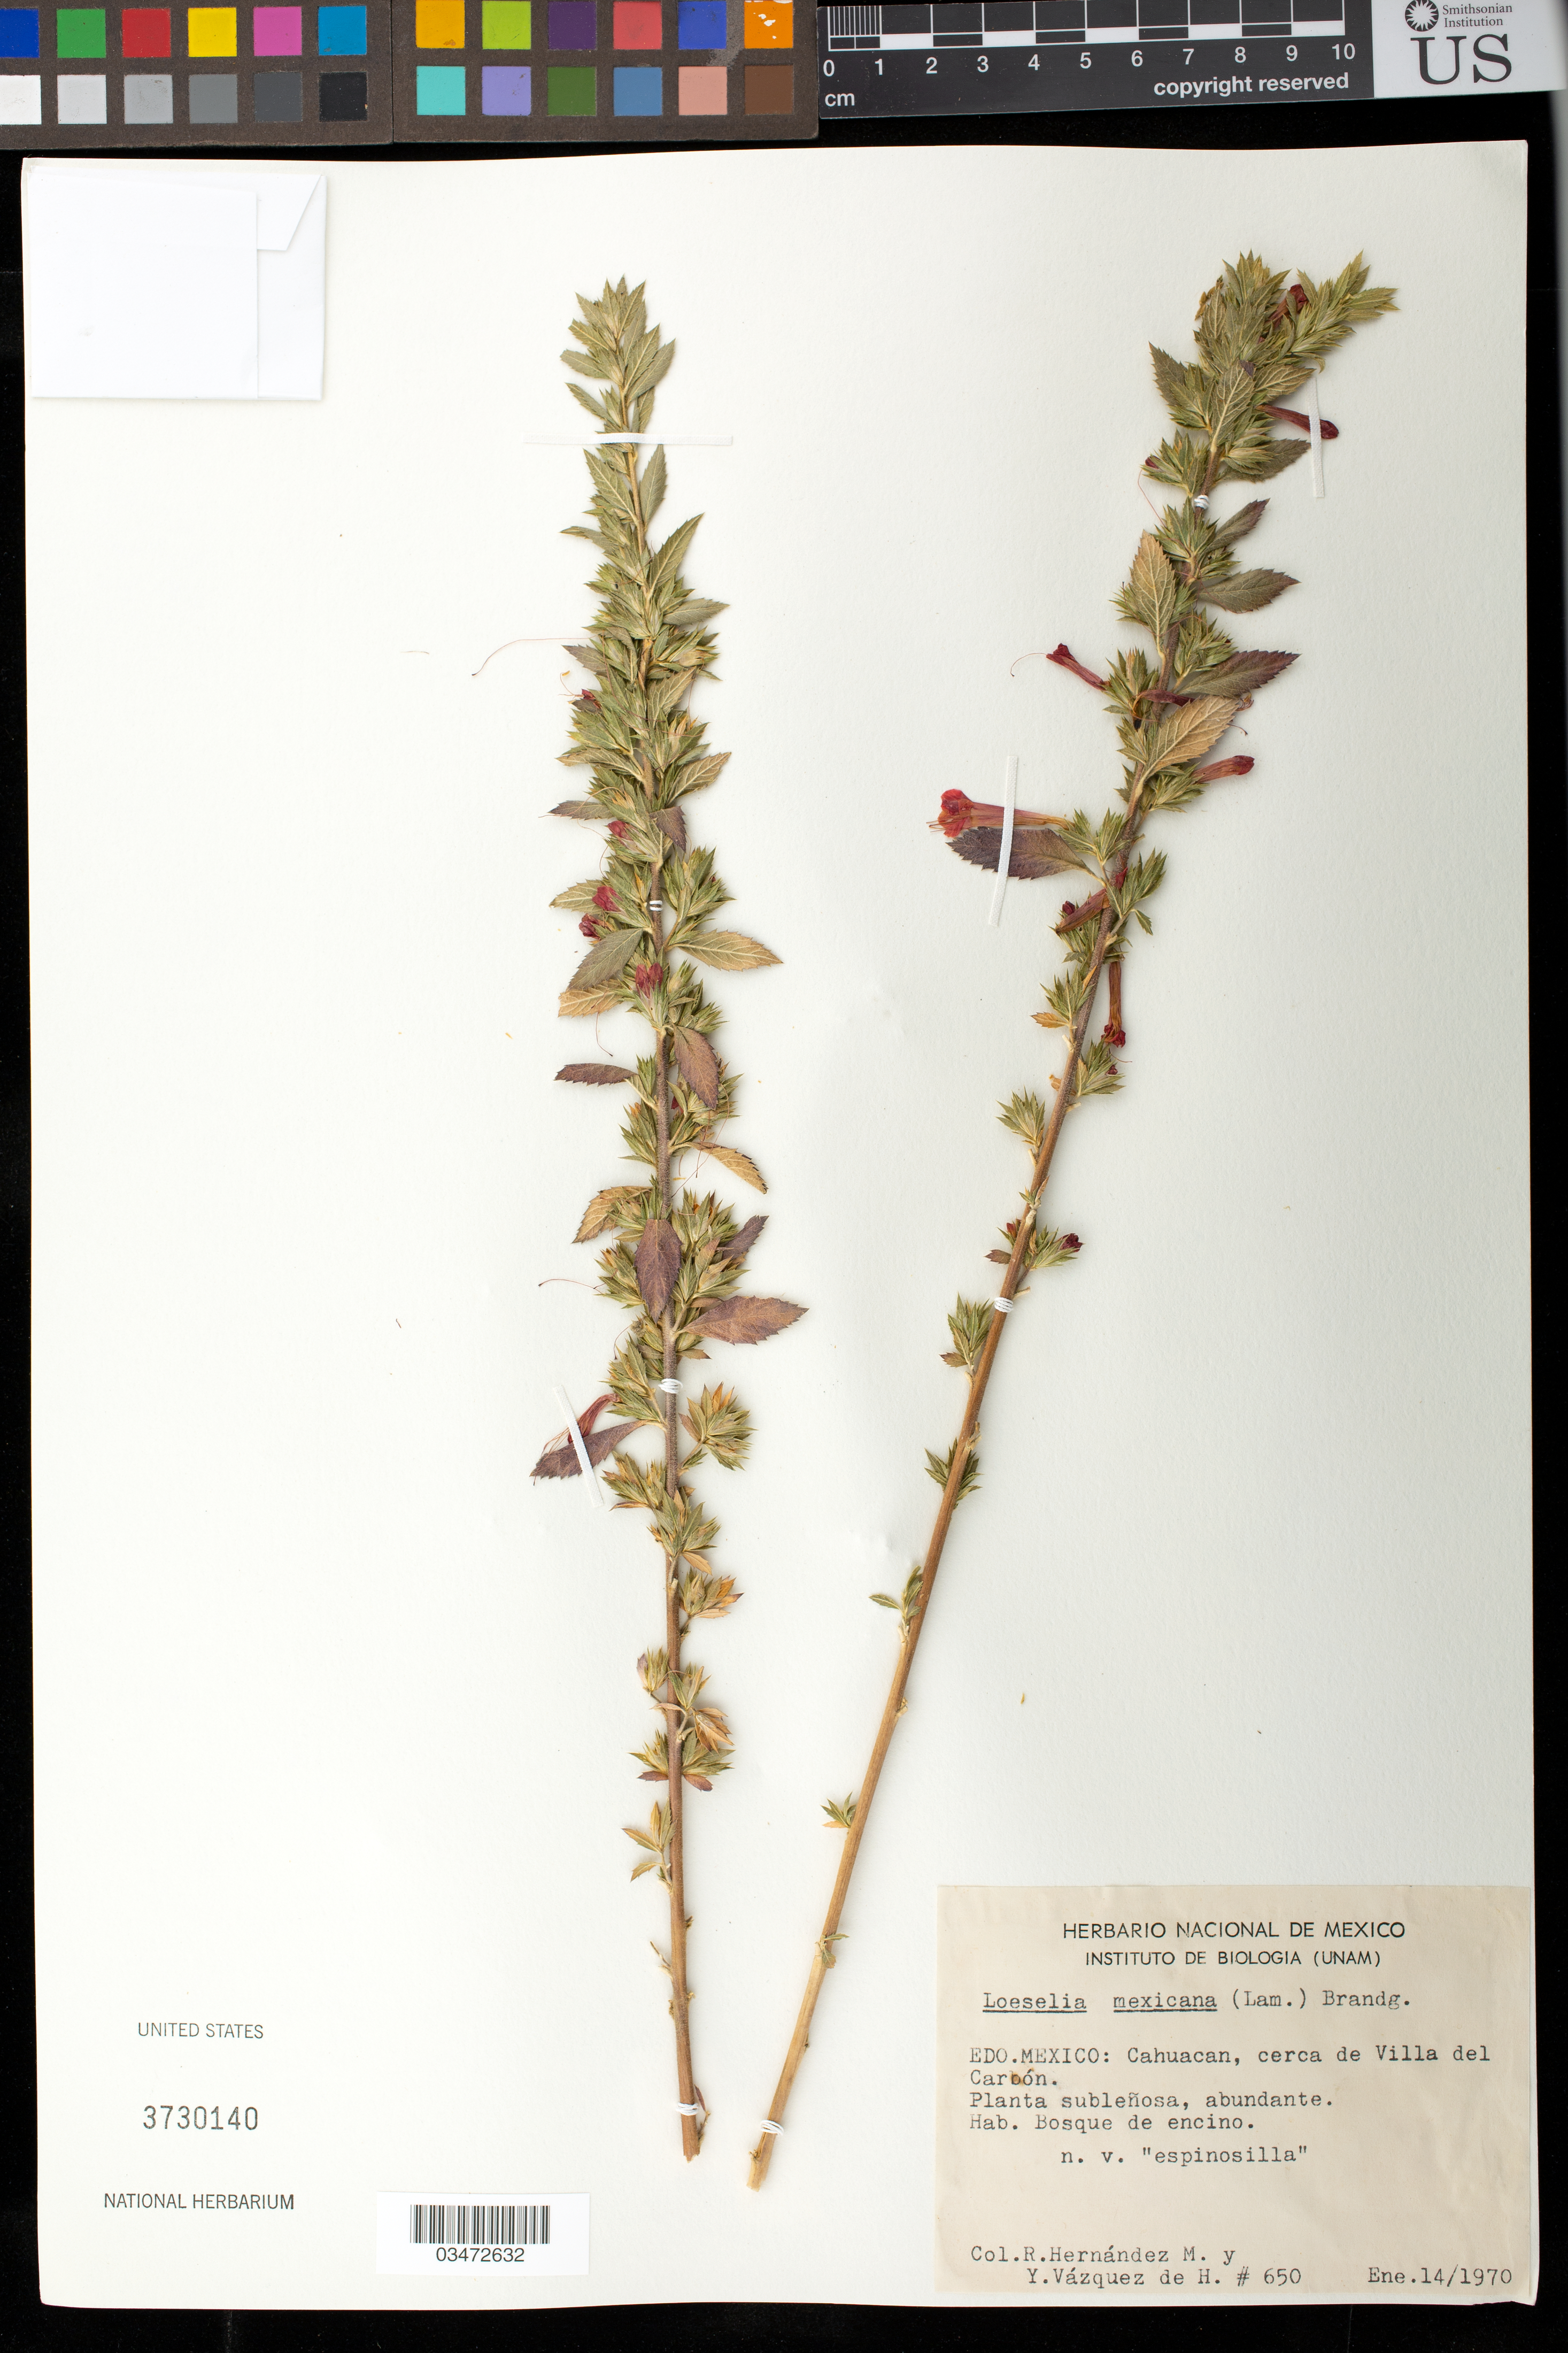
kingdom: Plantae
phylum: Tracheophyta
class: Magnoliopsida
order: Ericales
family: Polemoniaceae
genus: Loeselia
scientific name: Loeselia mexicana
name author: (Lam.) Brand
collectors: R. Hernández & Y. Vazquez de Hernandez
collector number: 650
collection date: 1970-01-14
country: Mexico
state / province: México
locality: Edo. Mexico: Cahuacan, cerca de Villa del Carbon.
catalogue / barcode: US 3730140